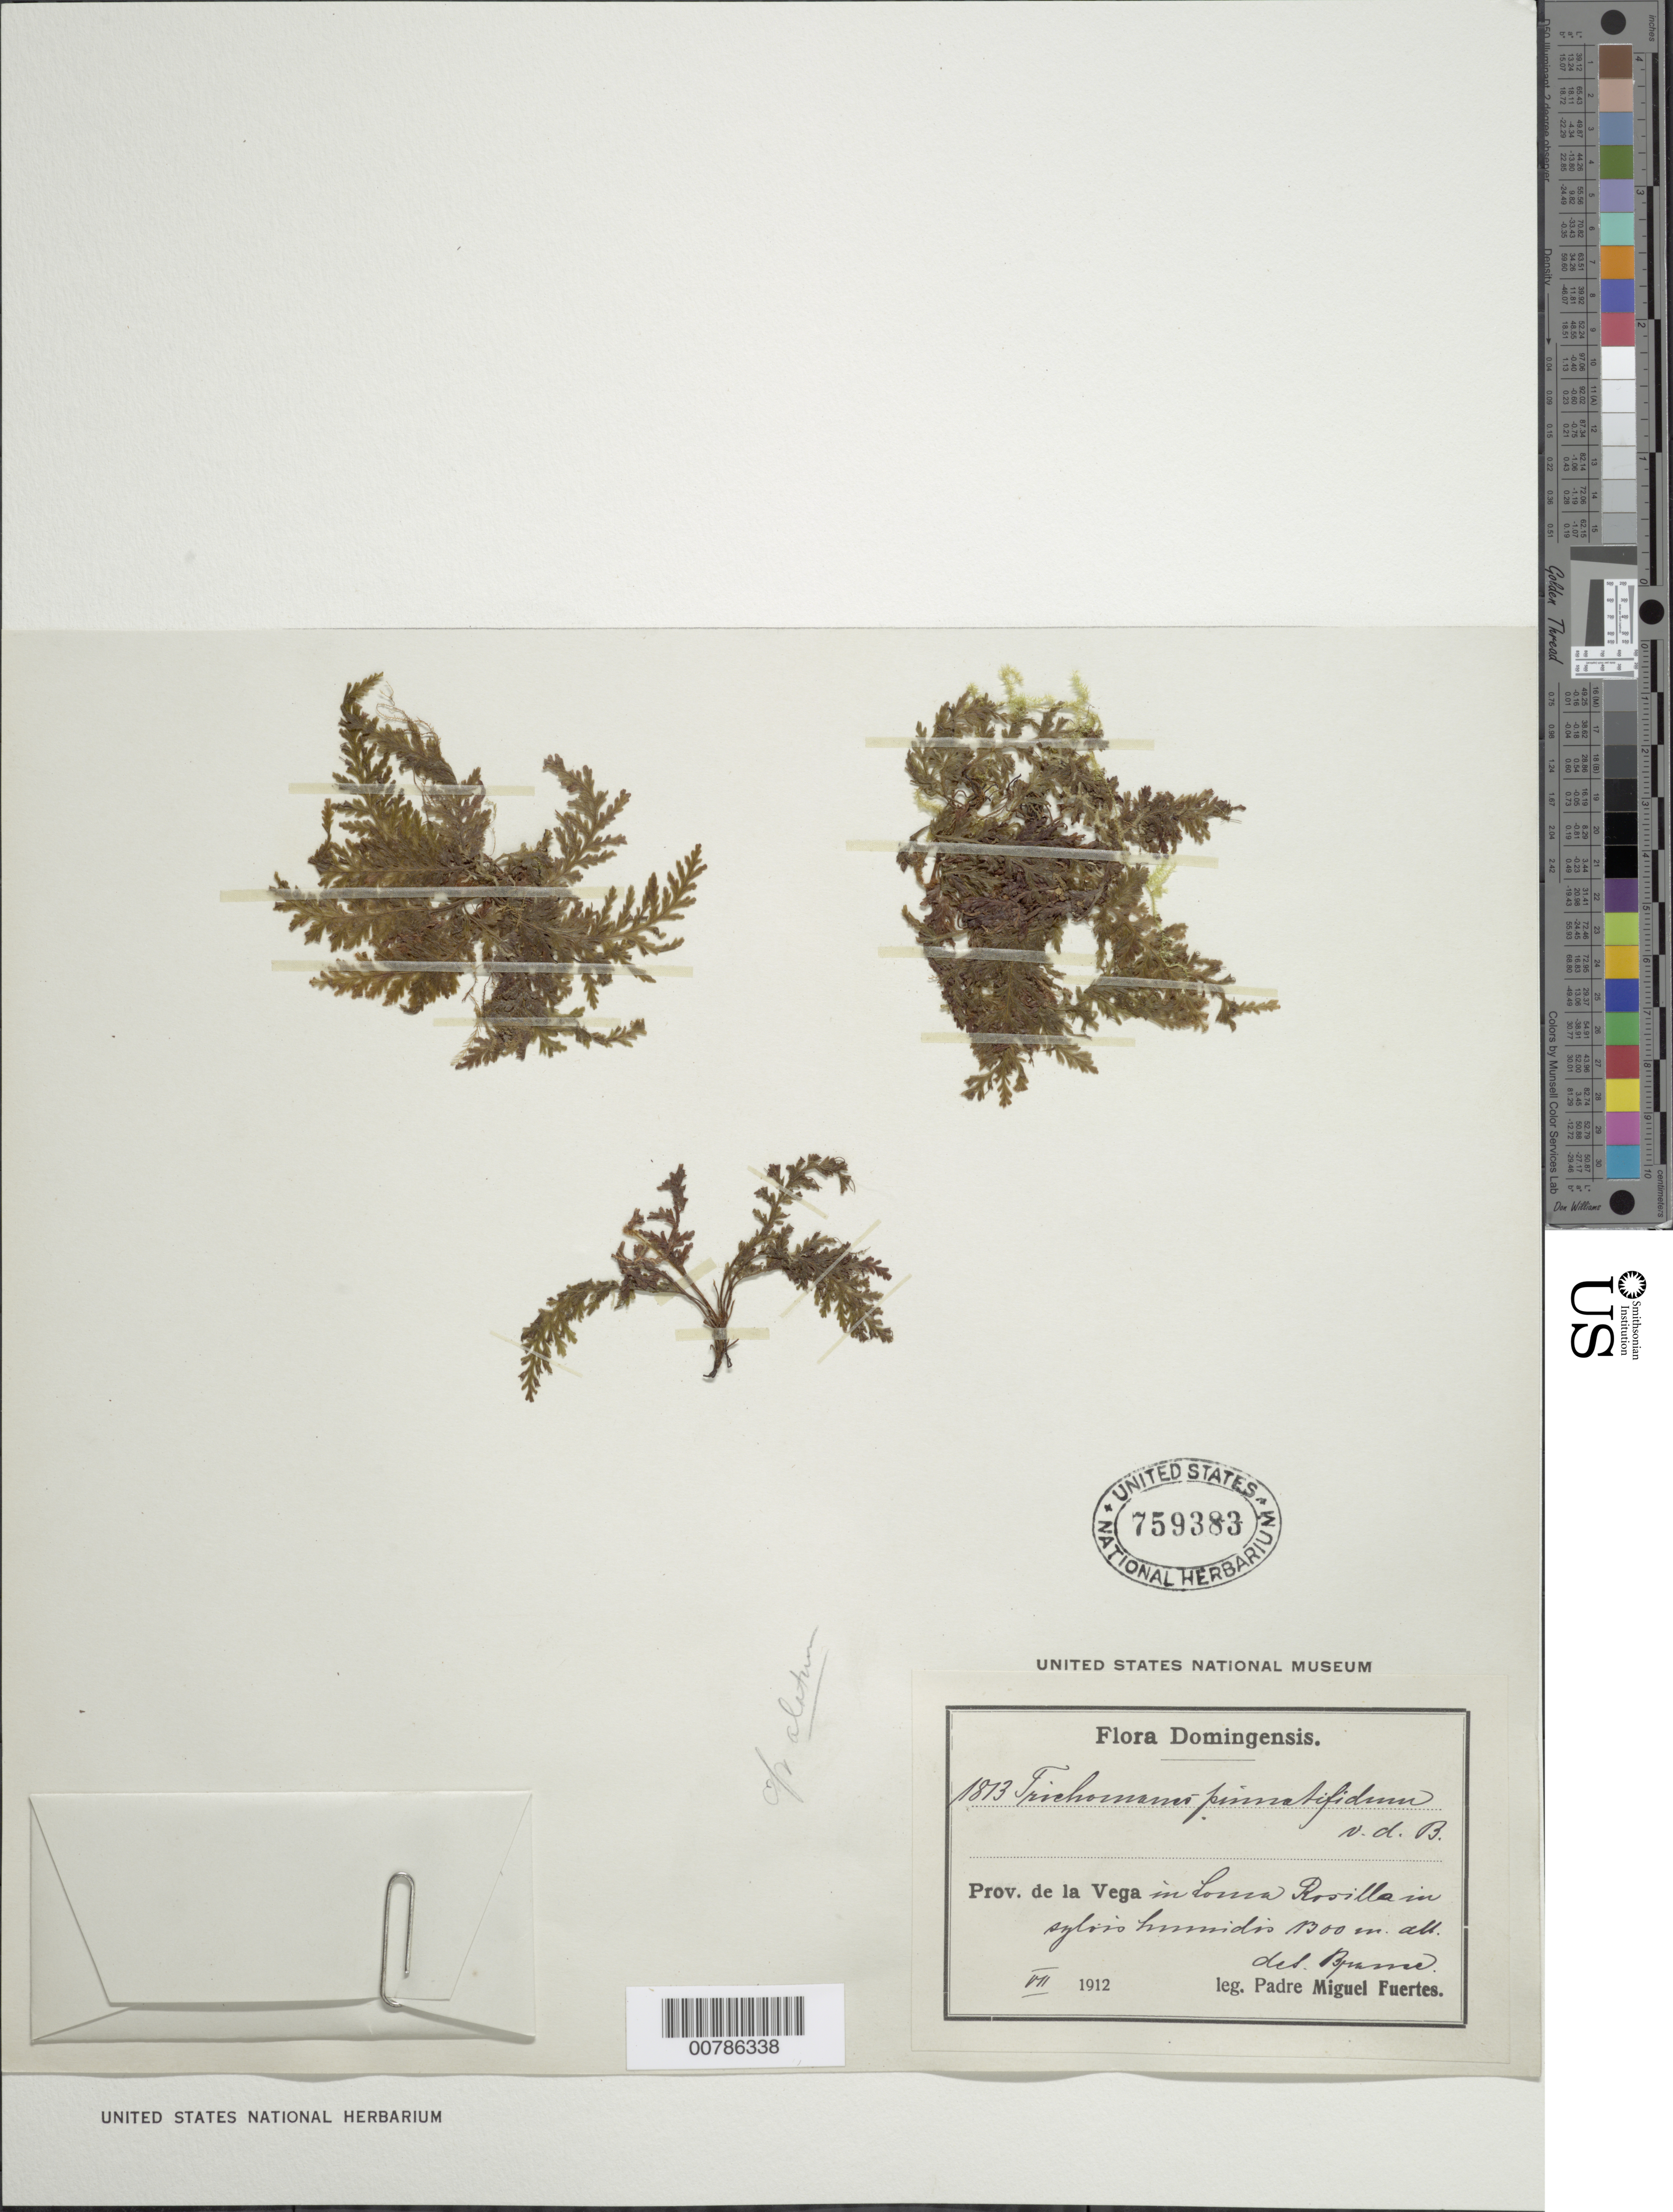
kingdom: Plantae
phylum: Tracheophyta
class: Polypodiopsida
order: Hymenophyllales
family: Hymenophyllaceae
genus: Trichomanes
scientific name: Trichomanes alatum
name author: Sw.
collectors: M. D. Fuertes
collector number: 1873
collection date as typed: Jul 1912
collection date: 1912-07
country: Dominican Republic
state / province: La Vega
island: Hispaniola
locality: Loma Rosilla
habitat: In sylvis humidis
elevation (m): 1300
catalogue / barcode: US 759383